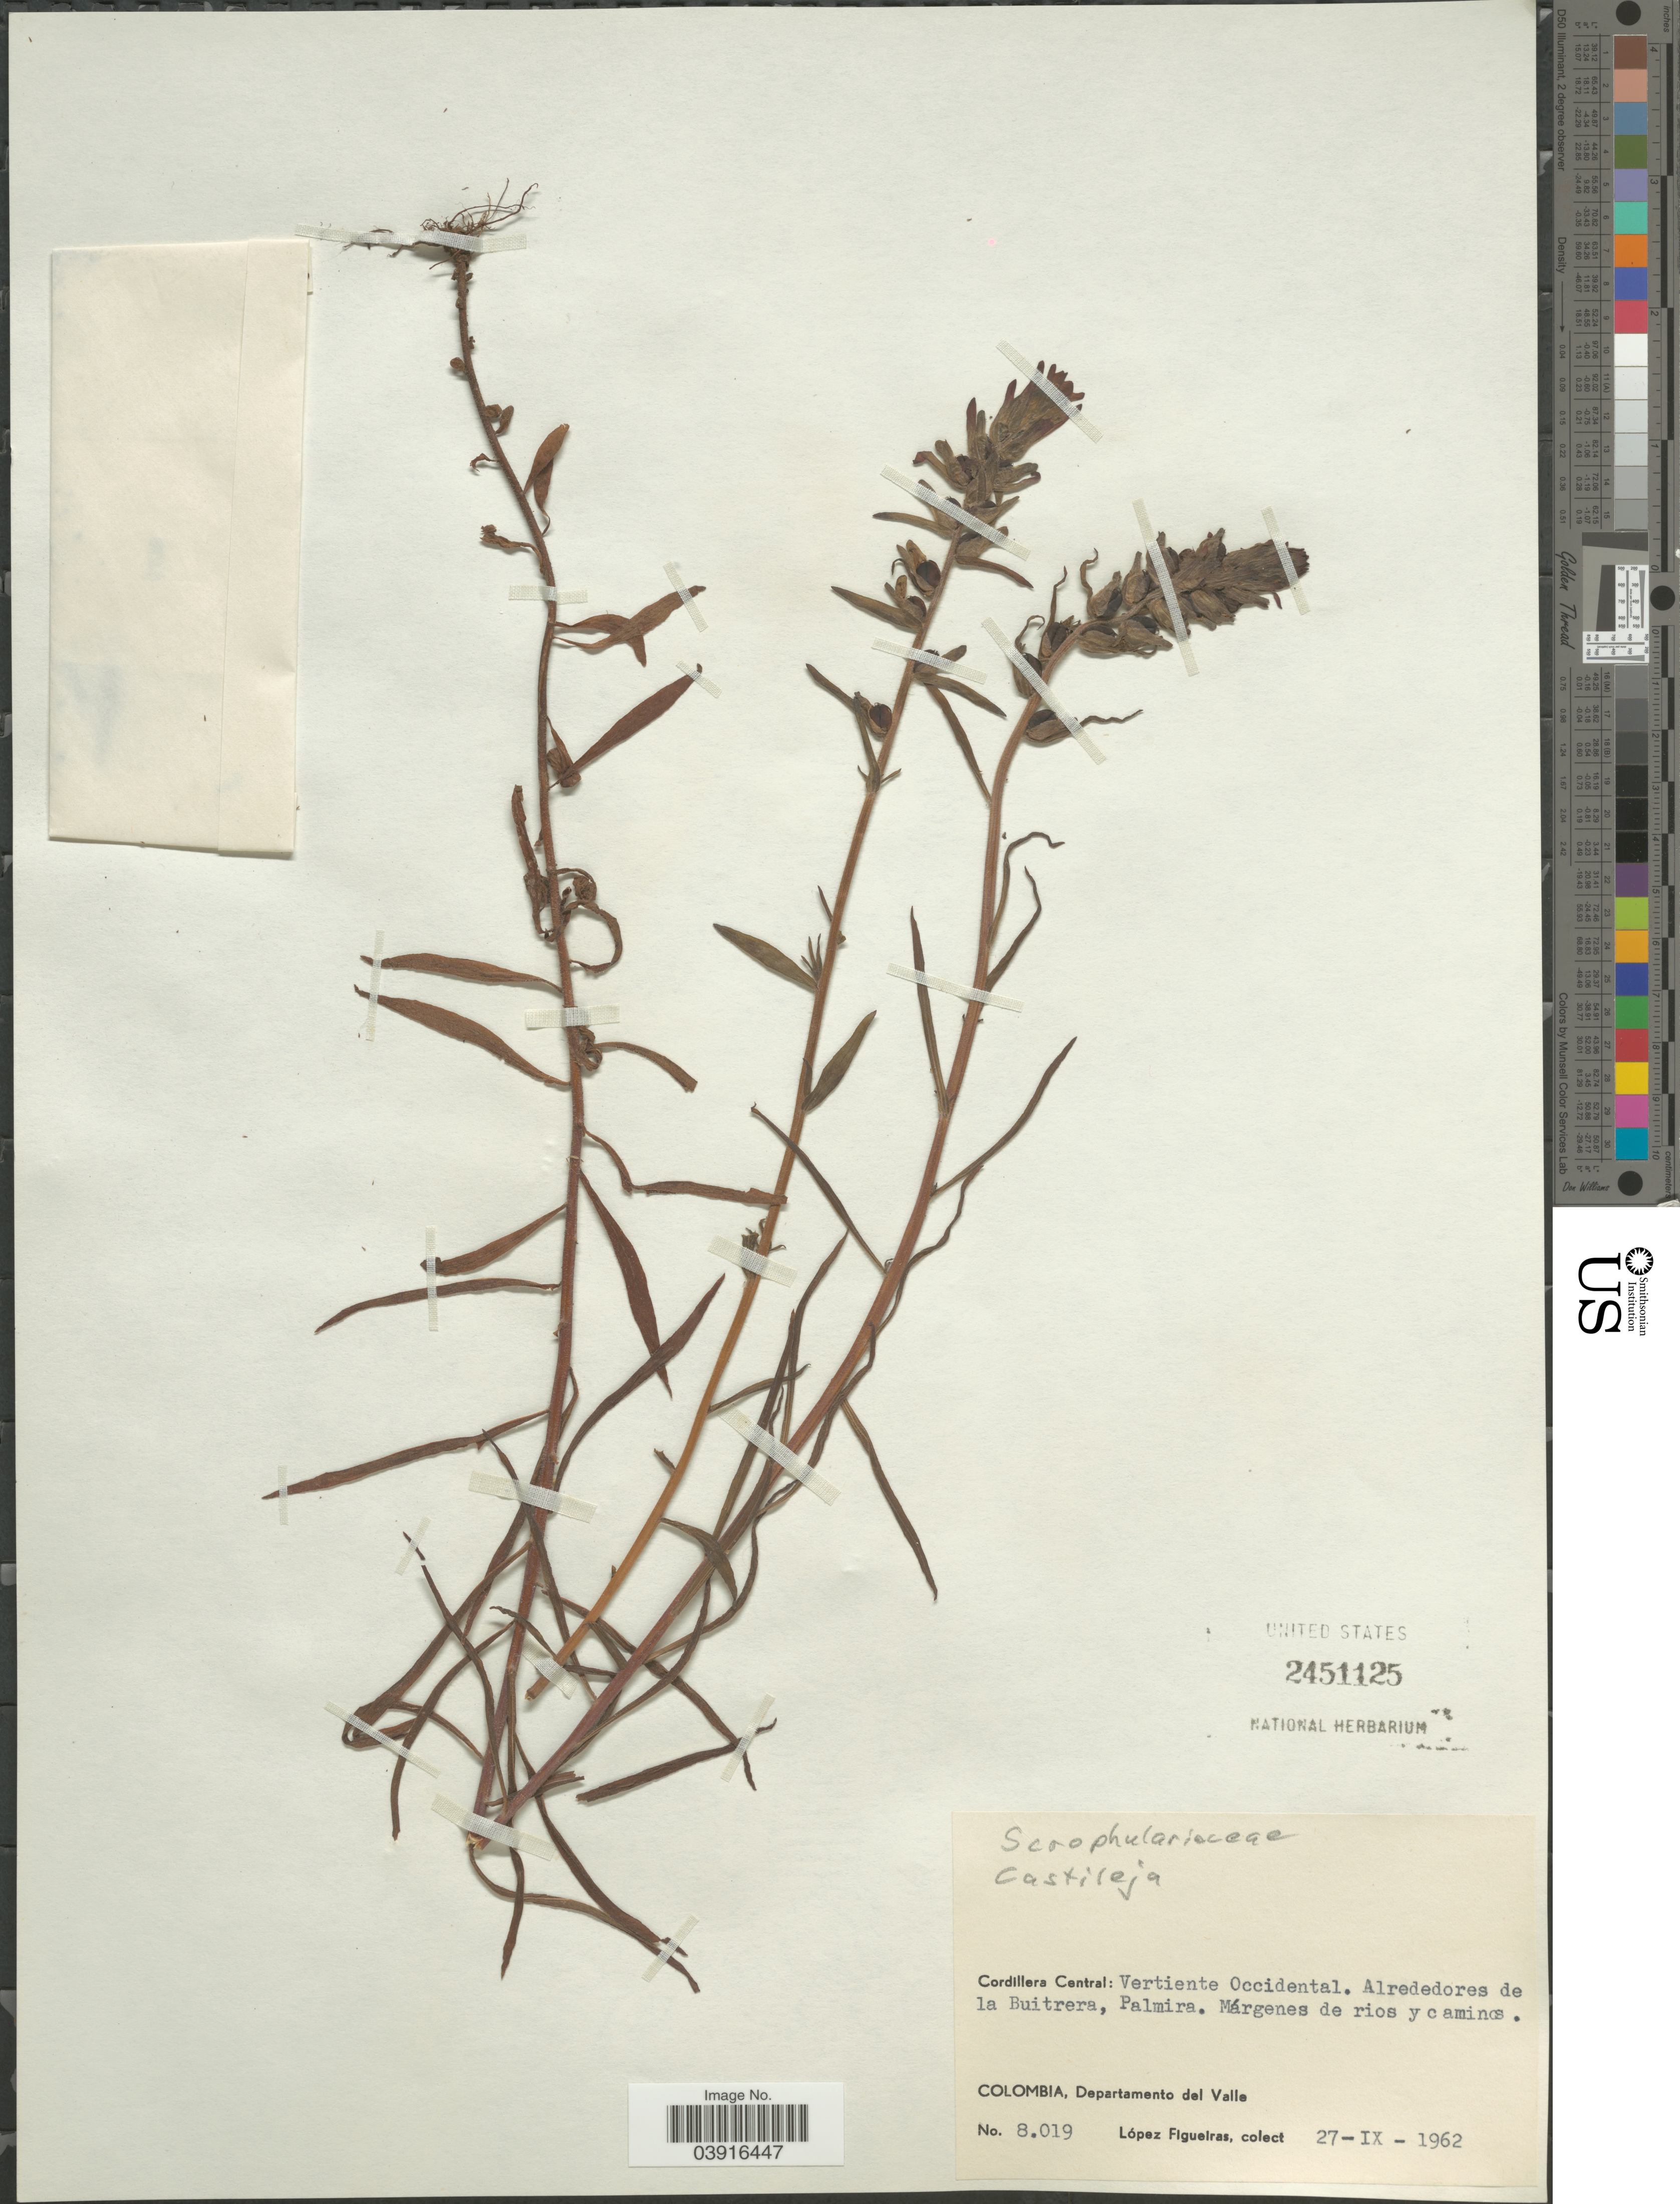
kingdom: Plantae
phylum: Tracheophyta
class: Magnoliopsida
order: Lamiales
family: Orobanchaceae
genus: Castilleja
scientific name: Castilleja sp.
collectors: M. López Figueiras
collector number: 8019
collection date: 1962-09-27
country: Colombia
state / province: Valle del Cauca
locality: Cordillera Central: Vertiente Occidental. Alrededores de la Buitrera, Palmira. Departamento del Valle.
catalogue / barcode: US 2451125